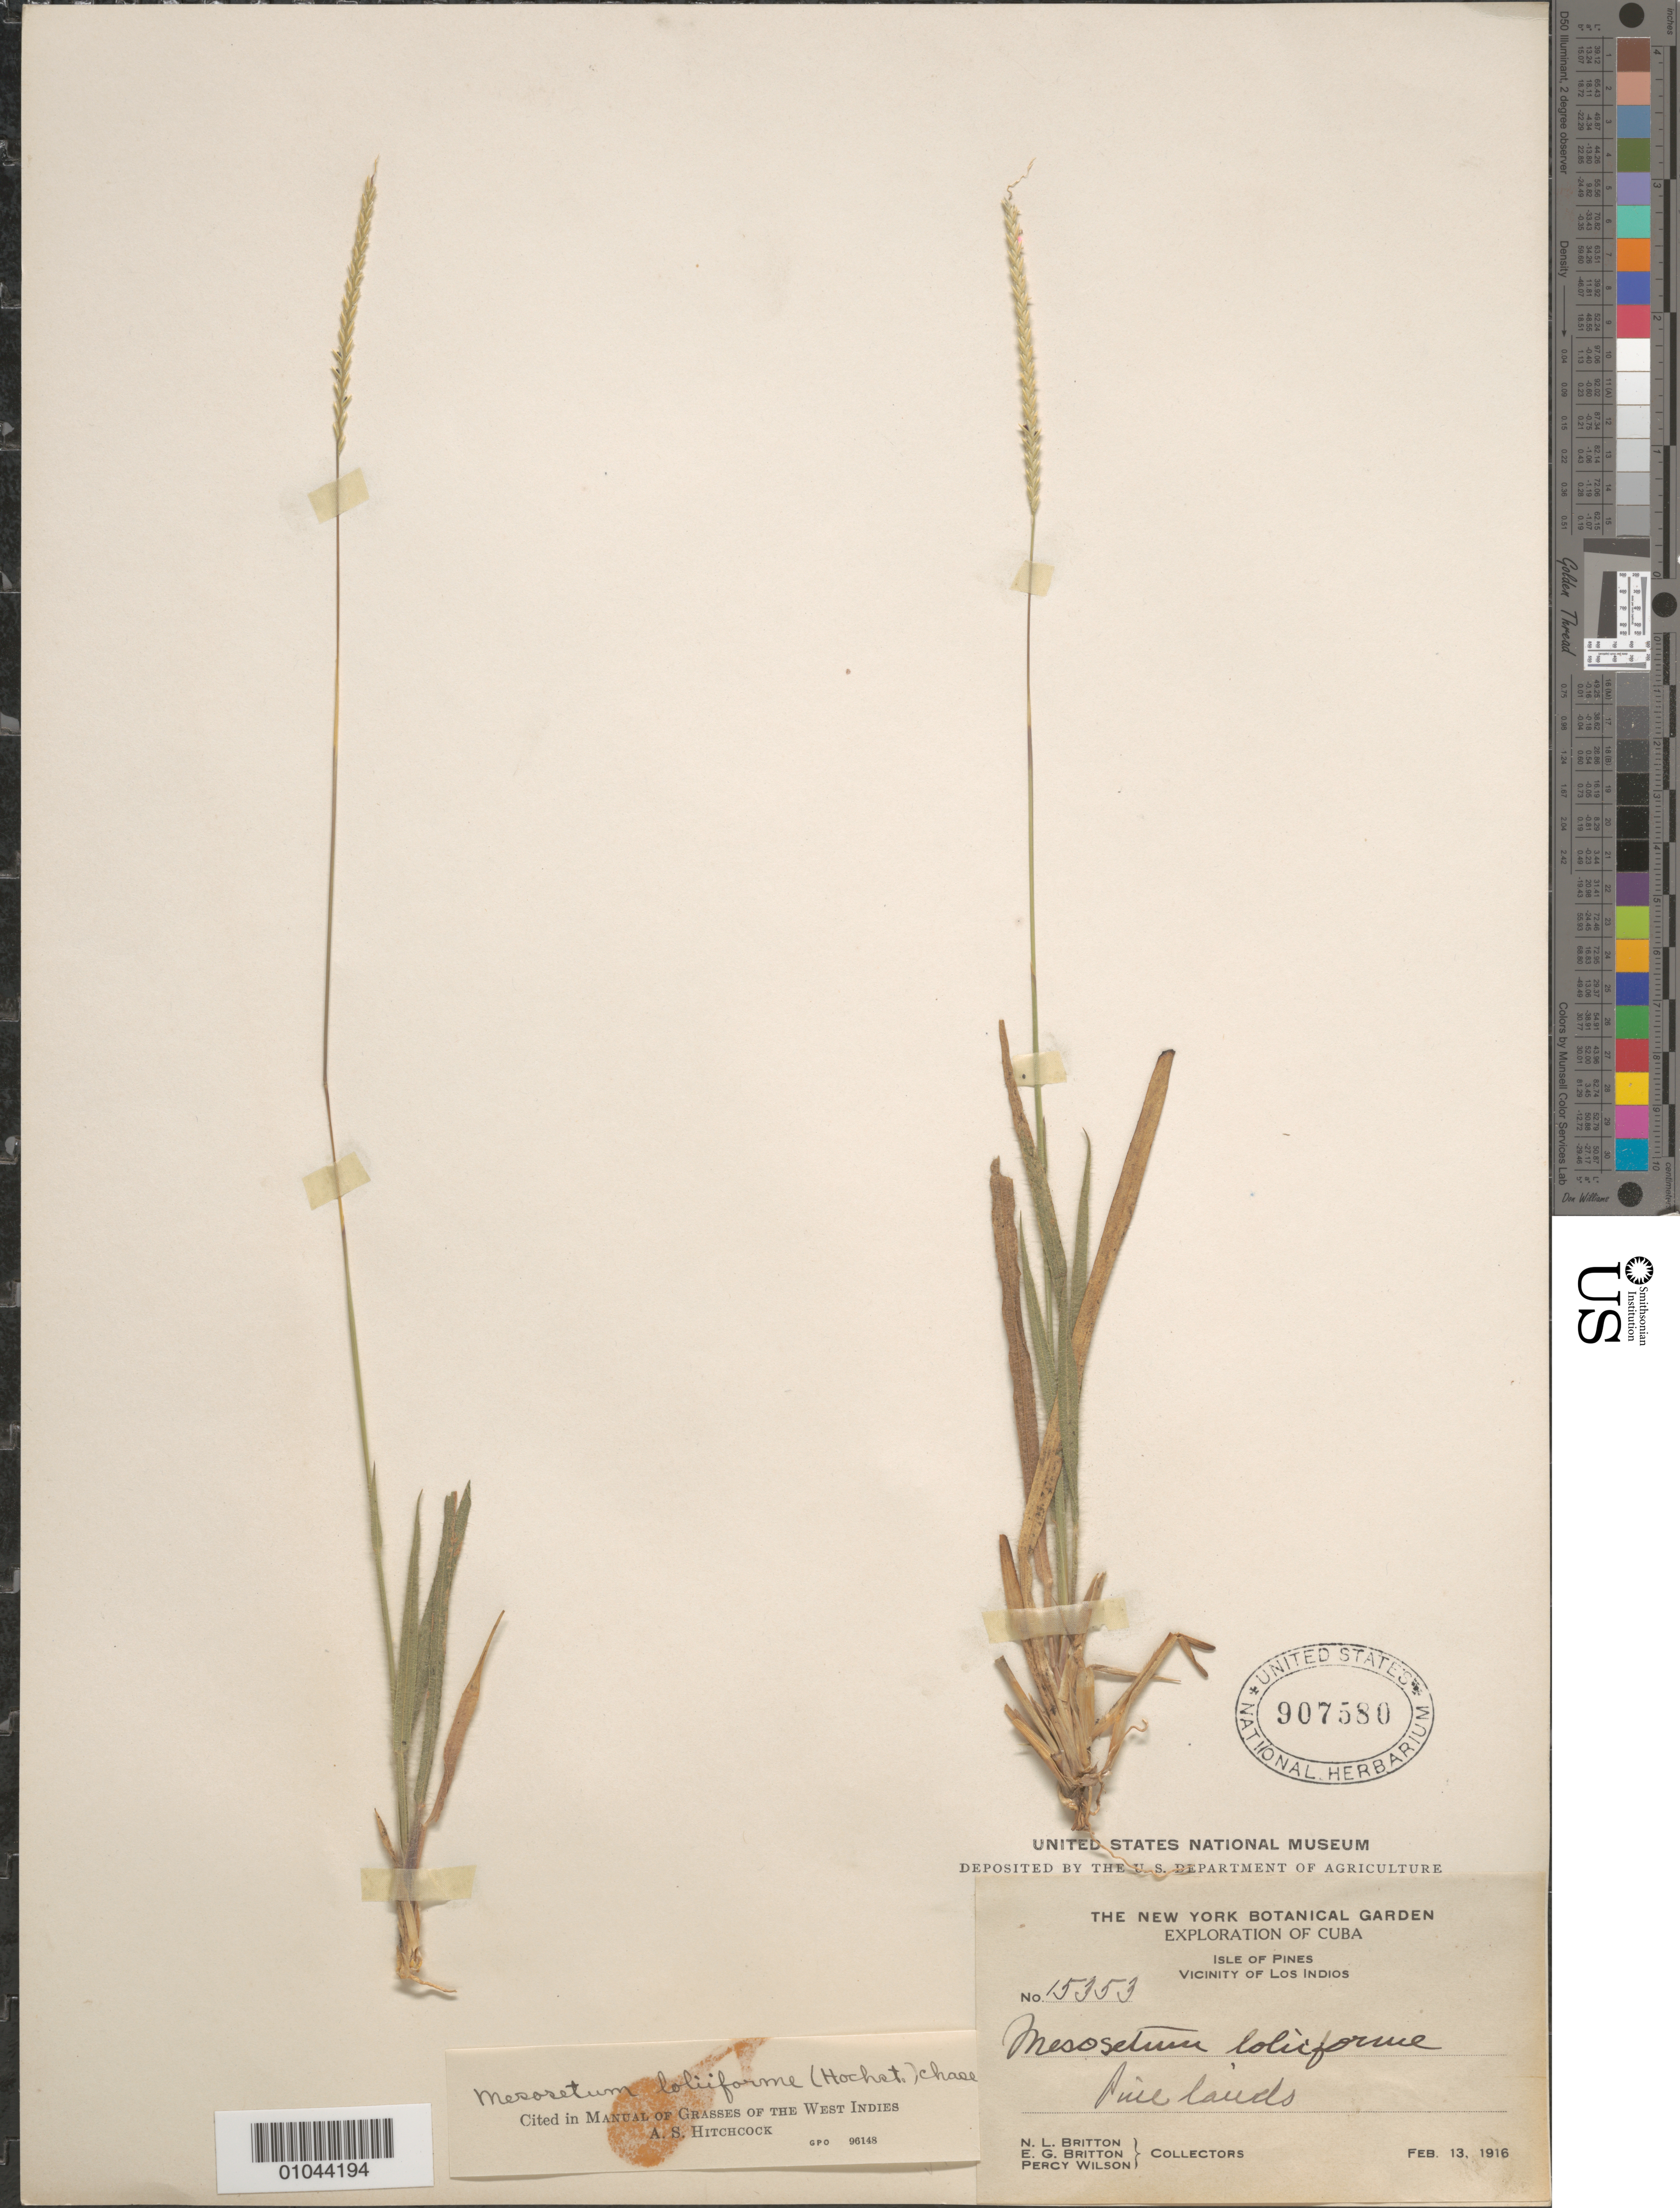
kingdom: Plantae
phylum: Tracheophyta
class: Liliopsida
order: Poales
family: Poaceae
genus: Mesosetum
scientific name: Mesosetum loliiforme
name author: (Hochst. ex Steud.) Chase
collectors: N. Britton, E. G. Britton & P. Wilson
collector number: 15353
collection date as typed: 13 Feb 1916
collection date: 1916-02-13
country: Cuba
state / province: Isla de la Juventud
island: Isla de la Juventud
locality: Vicinity of Los Indios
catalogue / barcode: US 907580